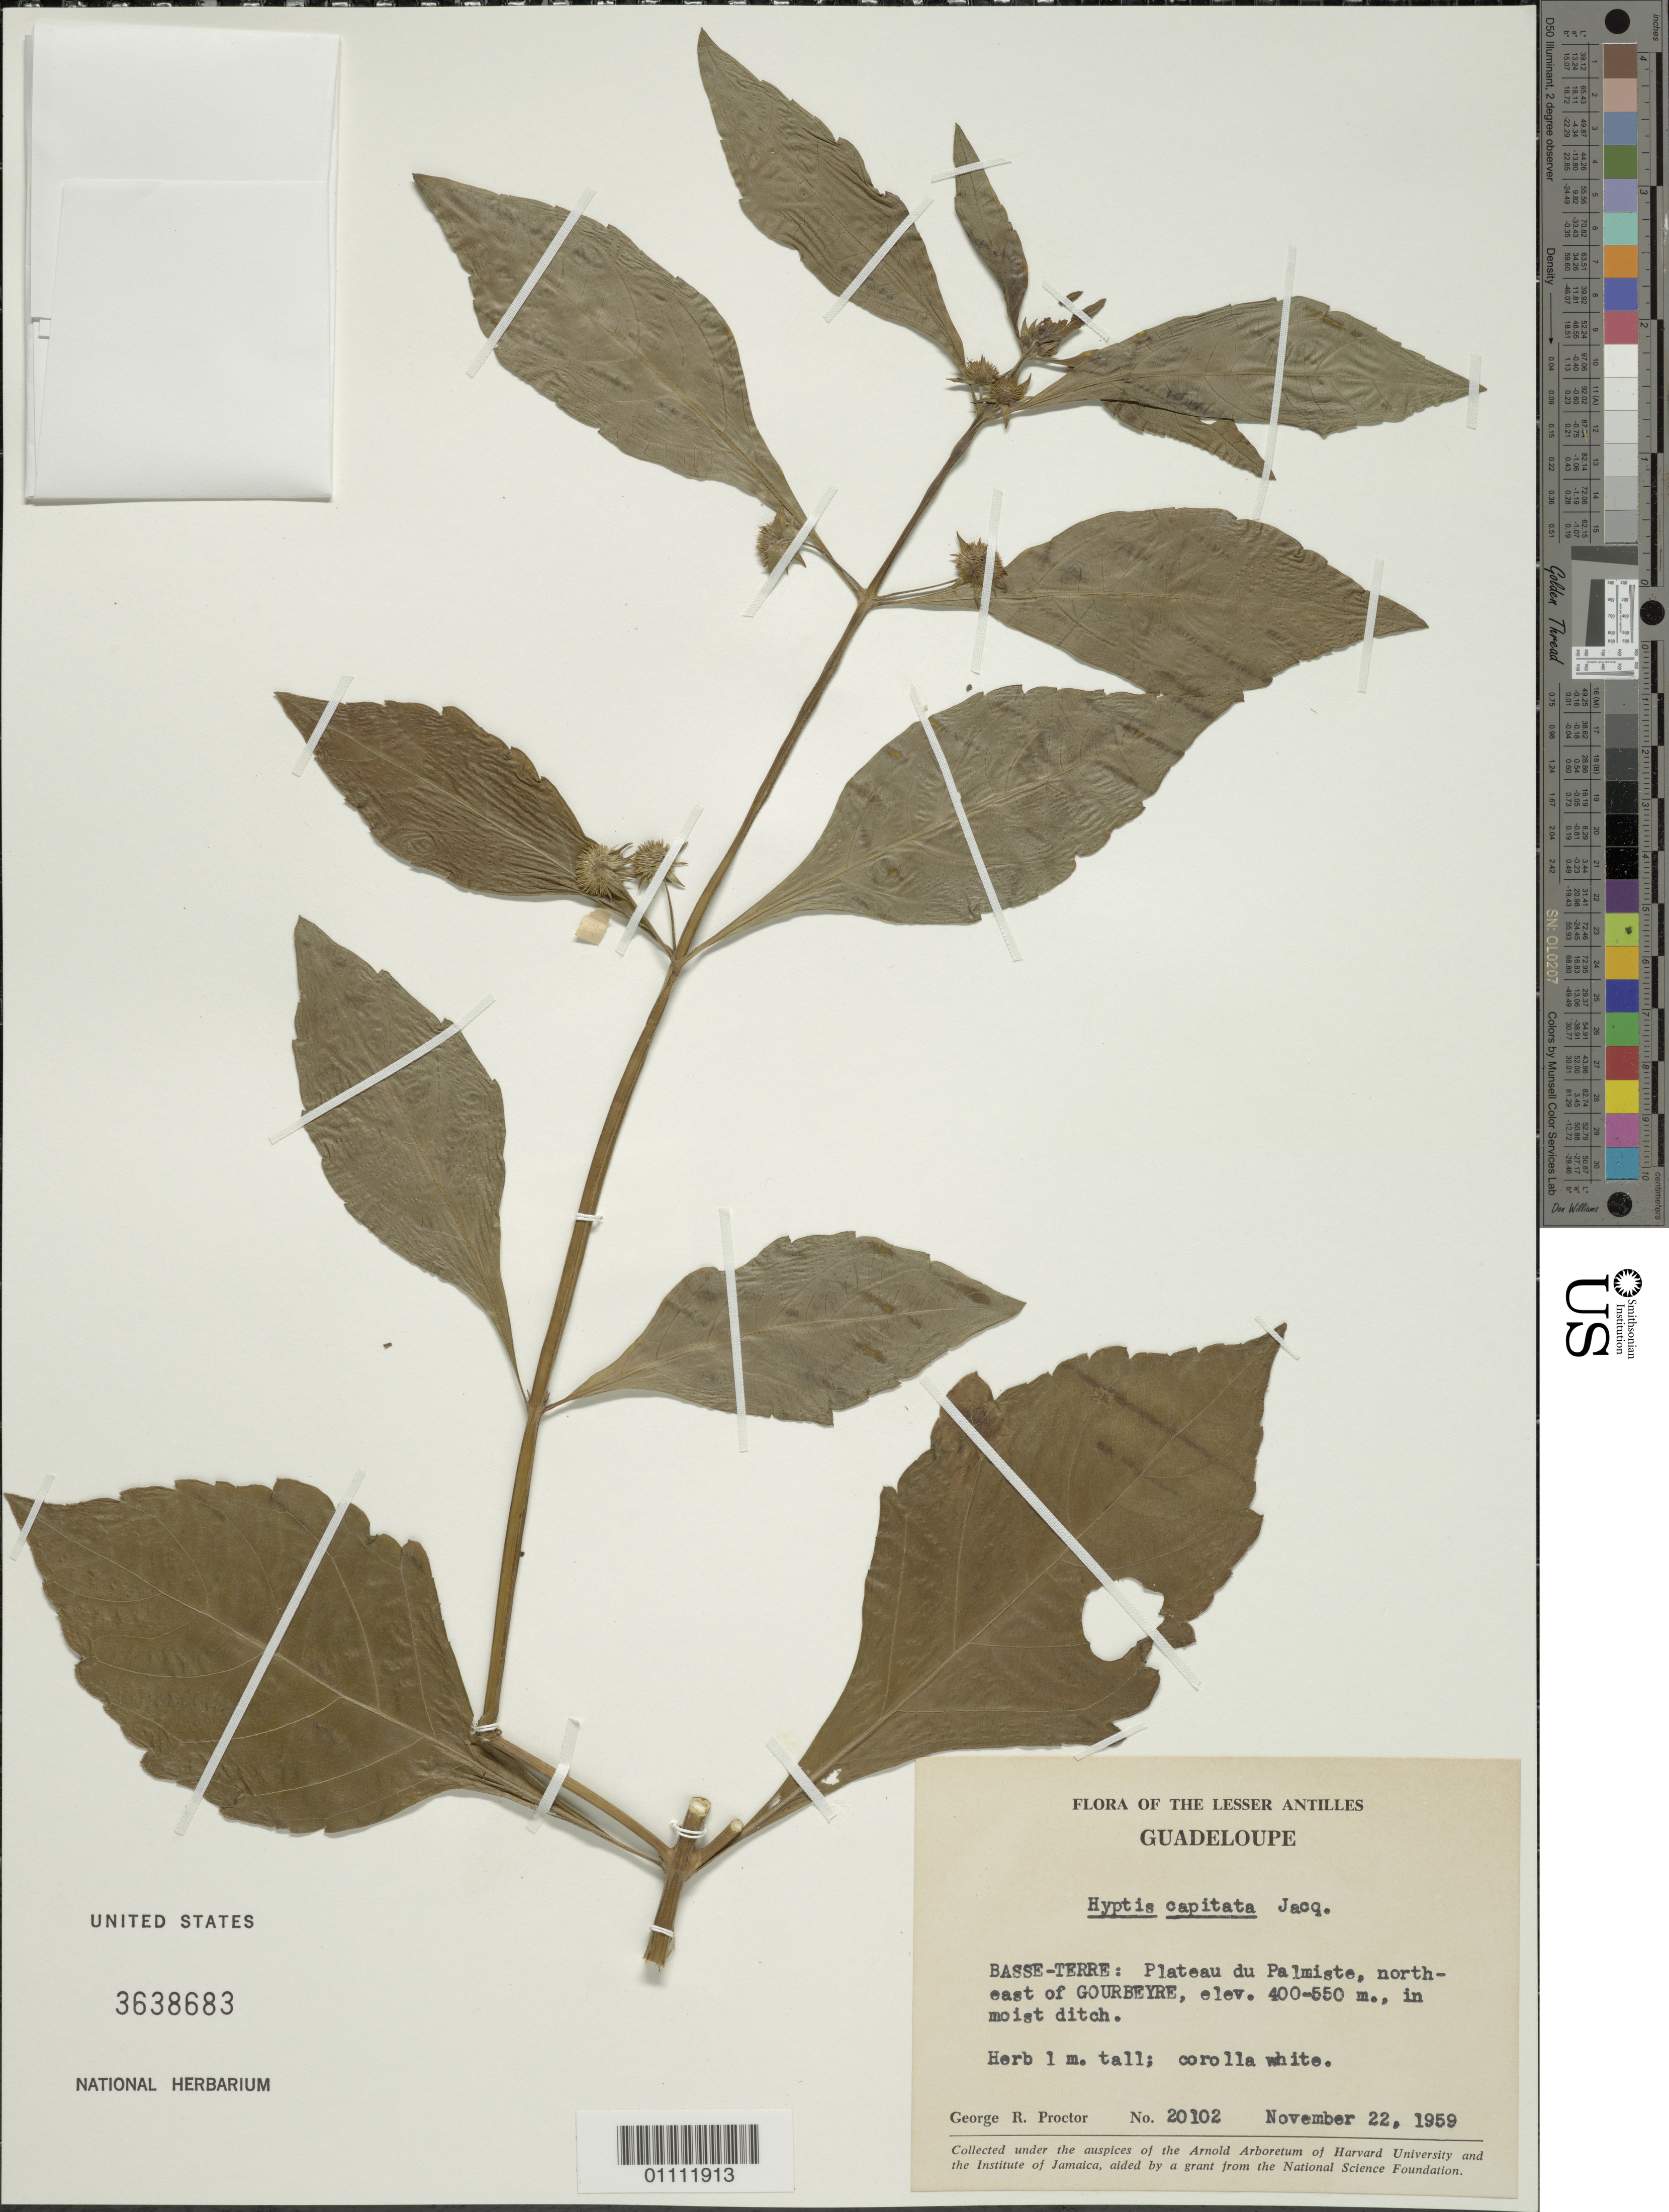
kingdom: Plantae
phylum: Tracheophyta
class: Magnoliopsida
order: Lamiales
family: Lamiaceae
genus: Hyptis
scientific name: Hyptis capitata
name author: Jacq.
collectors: G. R. Proctor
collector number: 20102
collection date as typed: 22 Nov 1959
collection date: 1959-11-22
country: Guadeloupe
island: Basse Terre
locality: Plateau du Palmiste, NE of Gourbeyre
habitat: In moist ditch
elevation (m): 400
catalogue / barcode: US 3638683